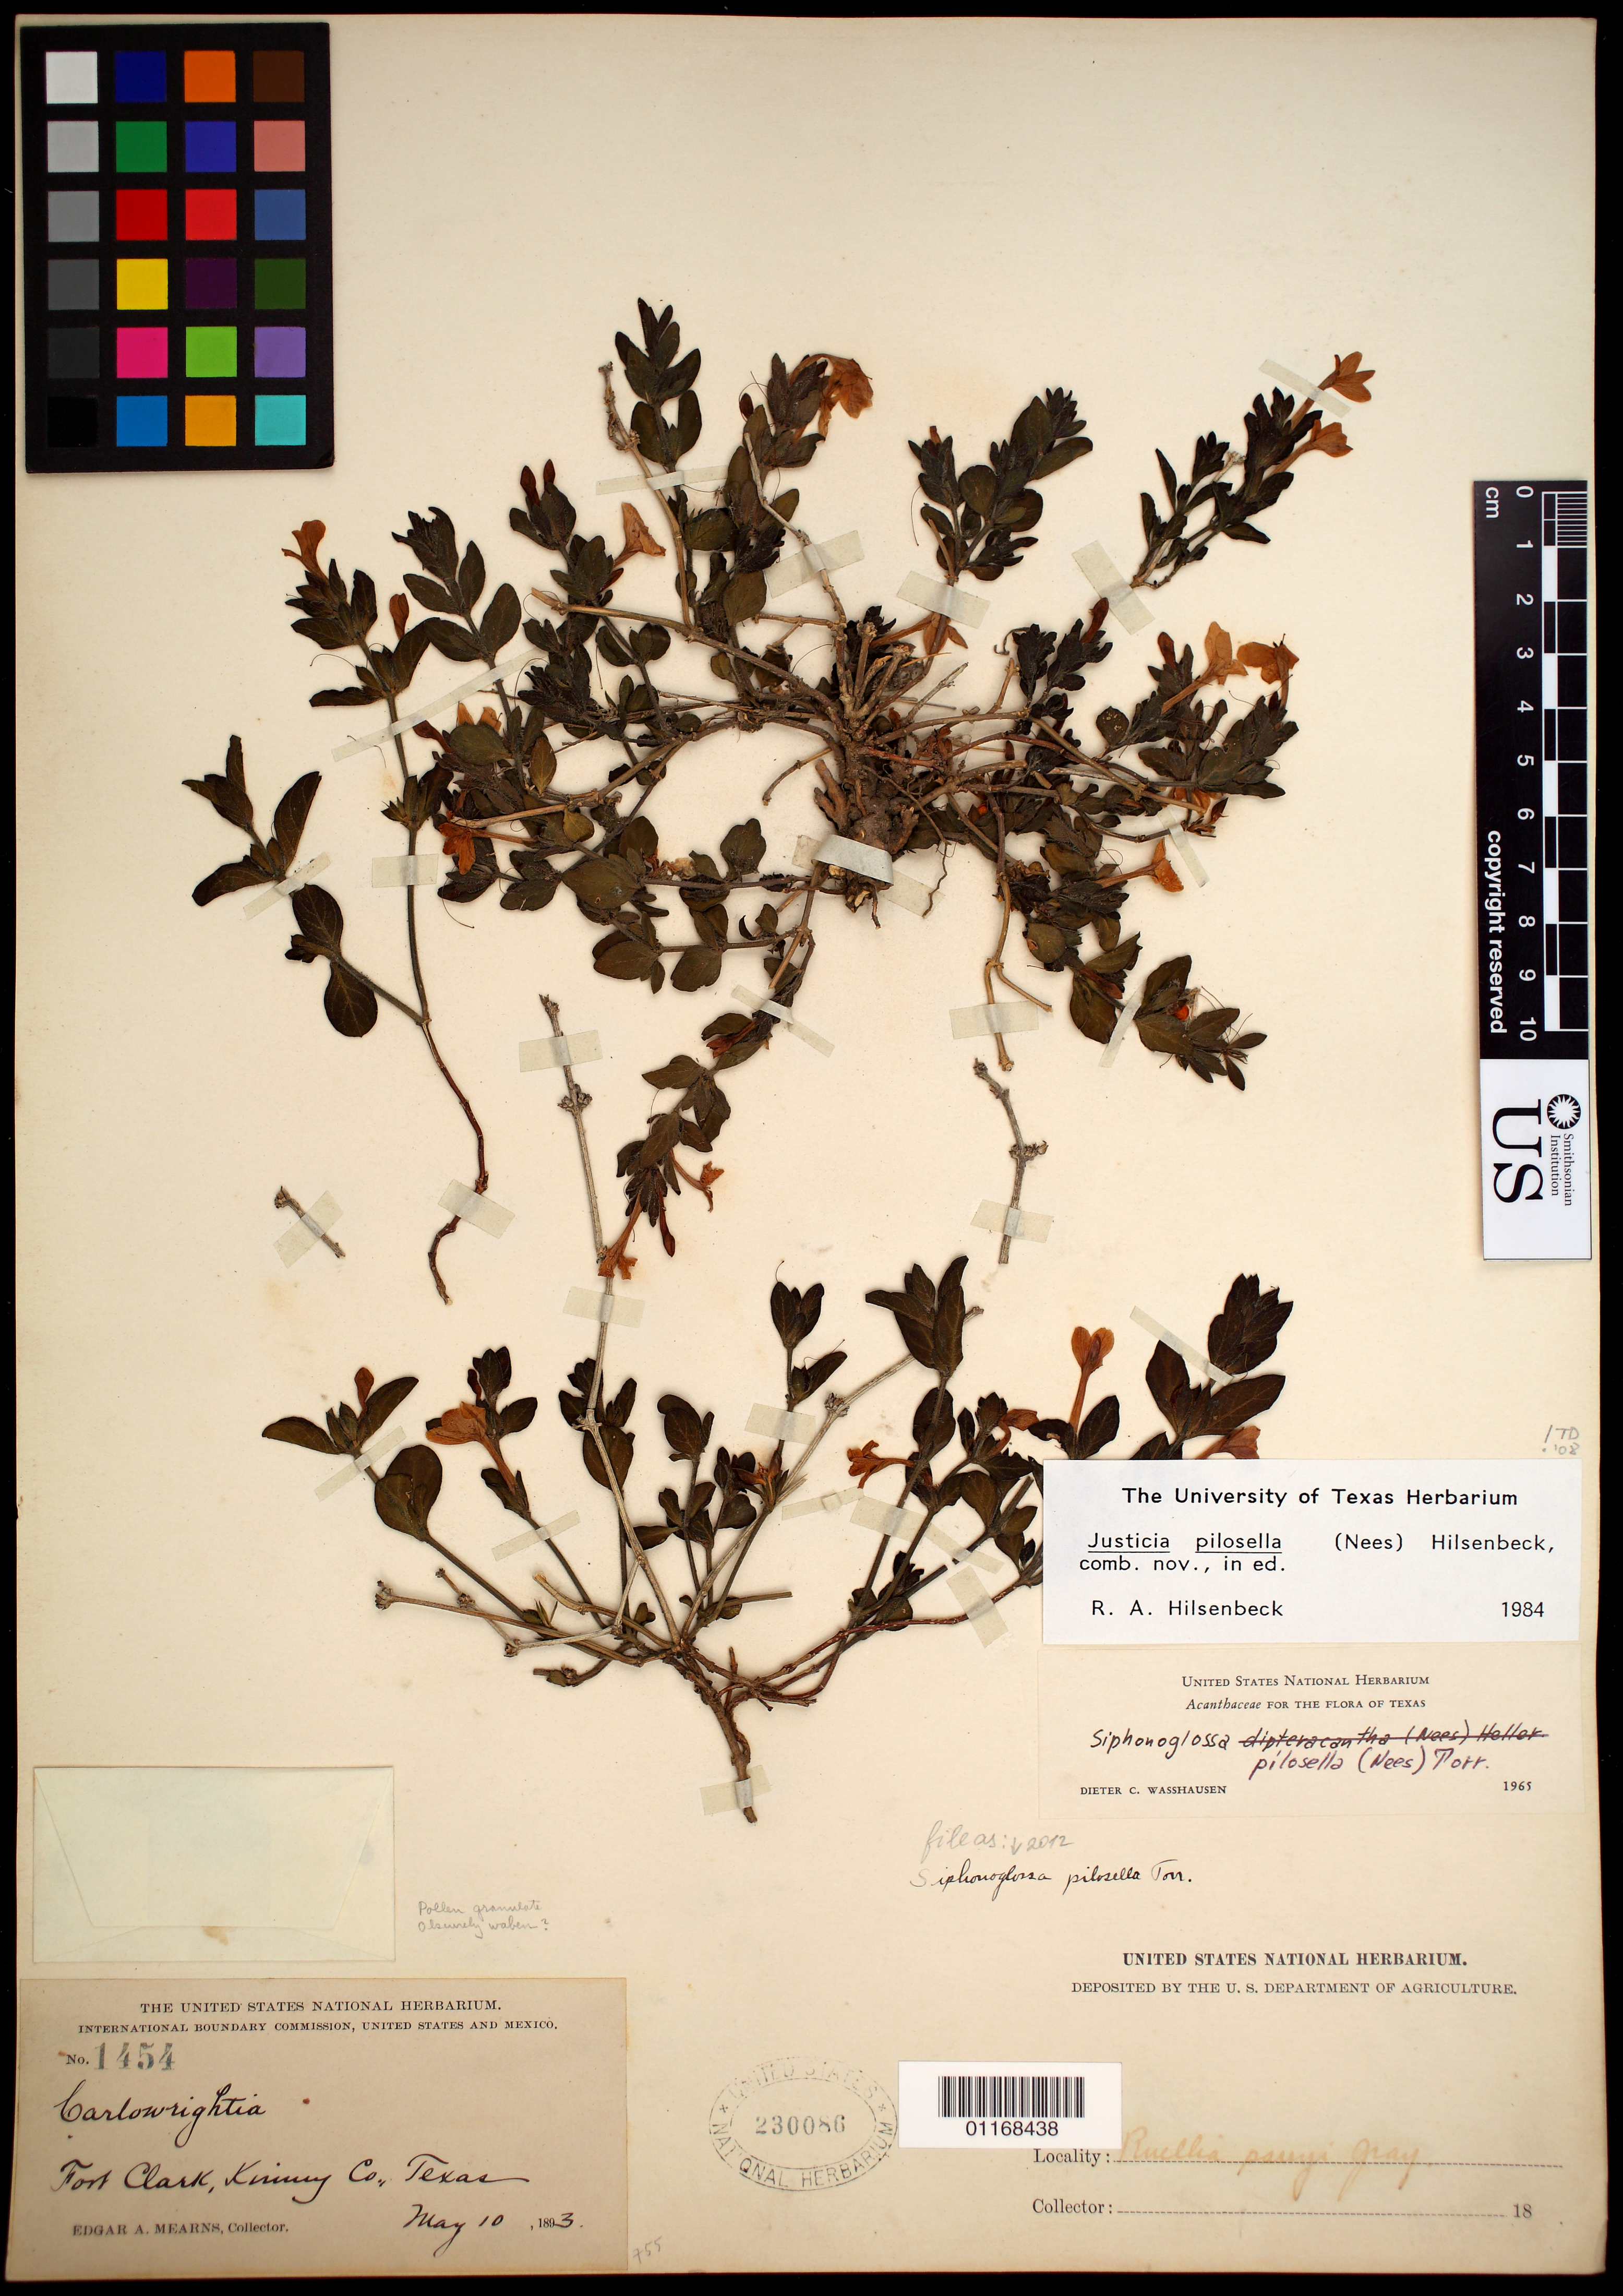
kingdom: Plantae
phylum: Tracheophyta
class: Magnoliopsida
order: Lamiales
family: Acanthaceae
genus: Justicia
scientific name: Justicia pilosella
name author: (Nees) Hilsenb.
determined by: Fisher, Amanda, (LOB), California State University, Long Beach (UNITED STATES)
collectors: E. A. Mearns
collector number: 1454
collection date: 1893-05-10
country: United States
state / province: Texas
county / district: Kinney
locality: Fort Clark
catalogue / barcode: US 230086